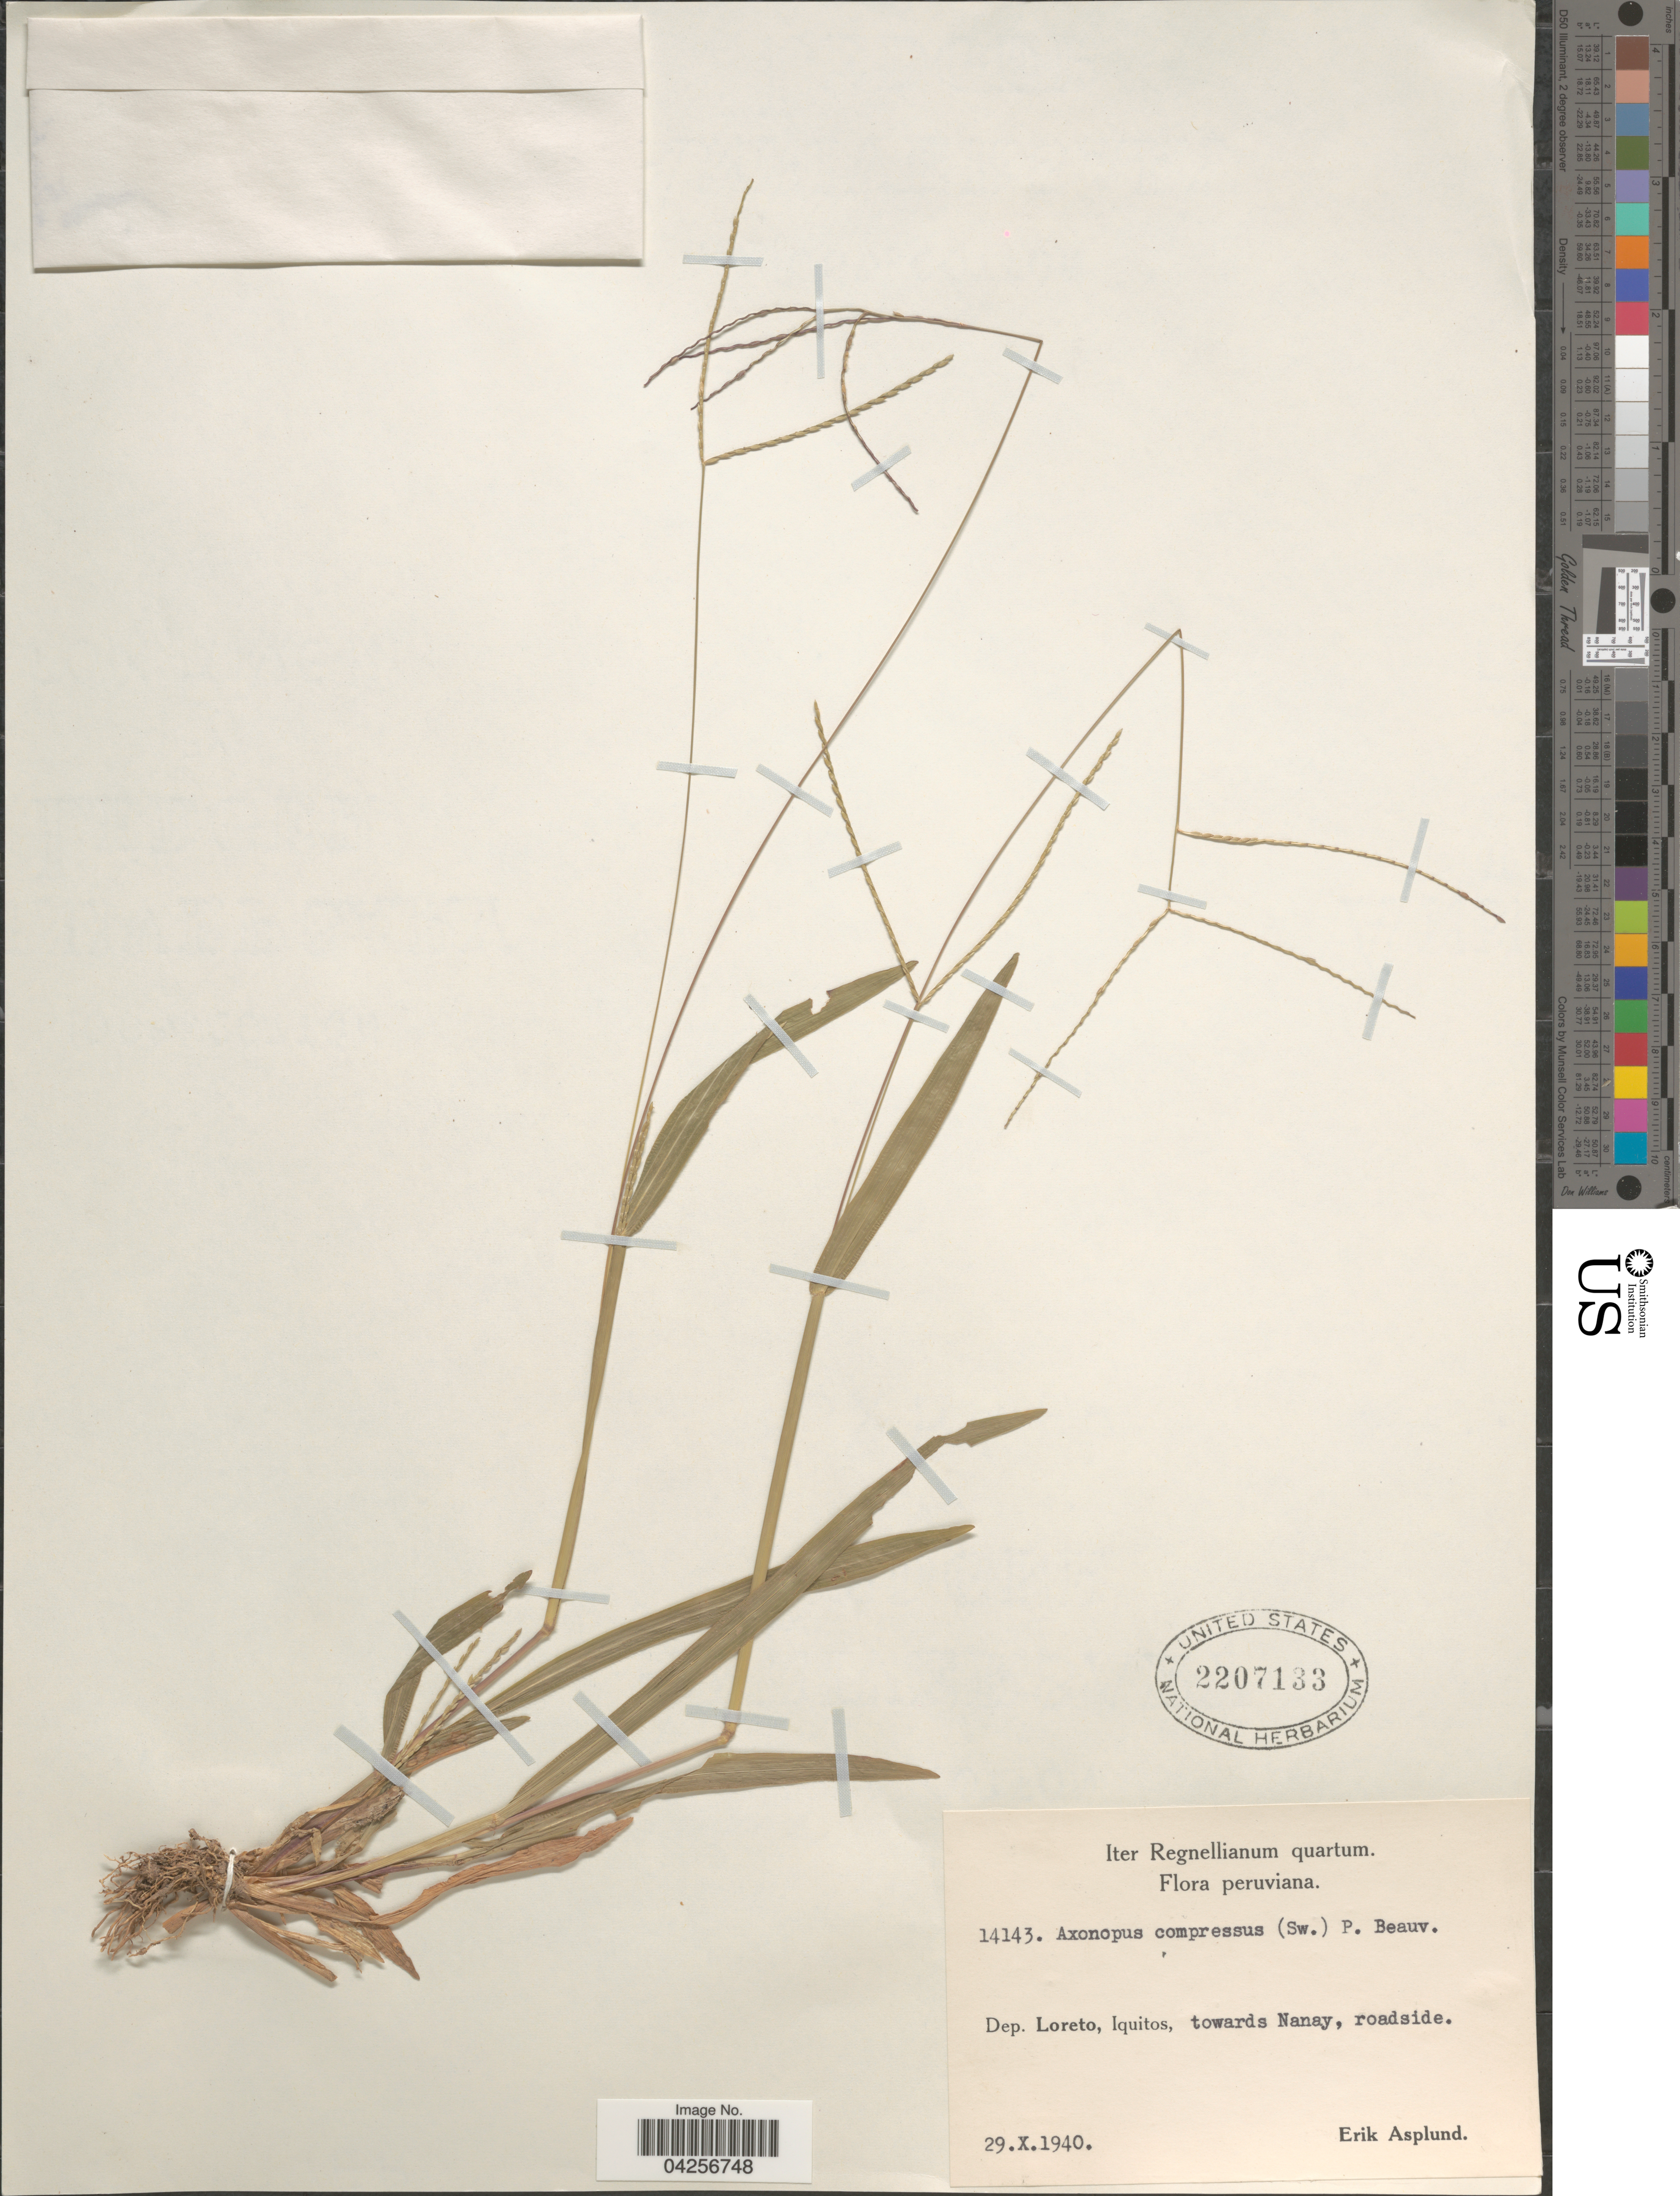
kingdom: Plantae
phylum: Tracheophyta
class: Liliopsida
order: Poales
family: Poaceae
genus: Axonopus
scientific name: Axonopus compressus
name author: (Sw.) P. Beauv.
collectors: E. Asplund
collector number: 14143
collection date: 1940-10-29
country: Peru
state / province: Loreto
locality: Iter Regnellianum quartum. Dep. Loreto, Iquitos, towards Nanay, roadside.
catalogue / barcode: US 2207133